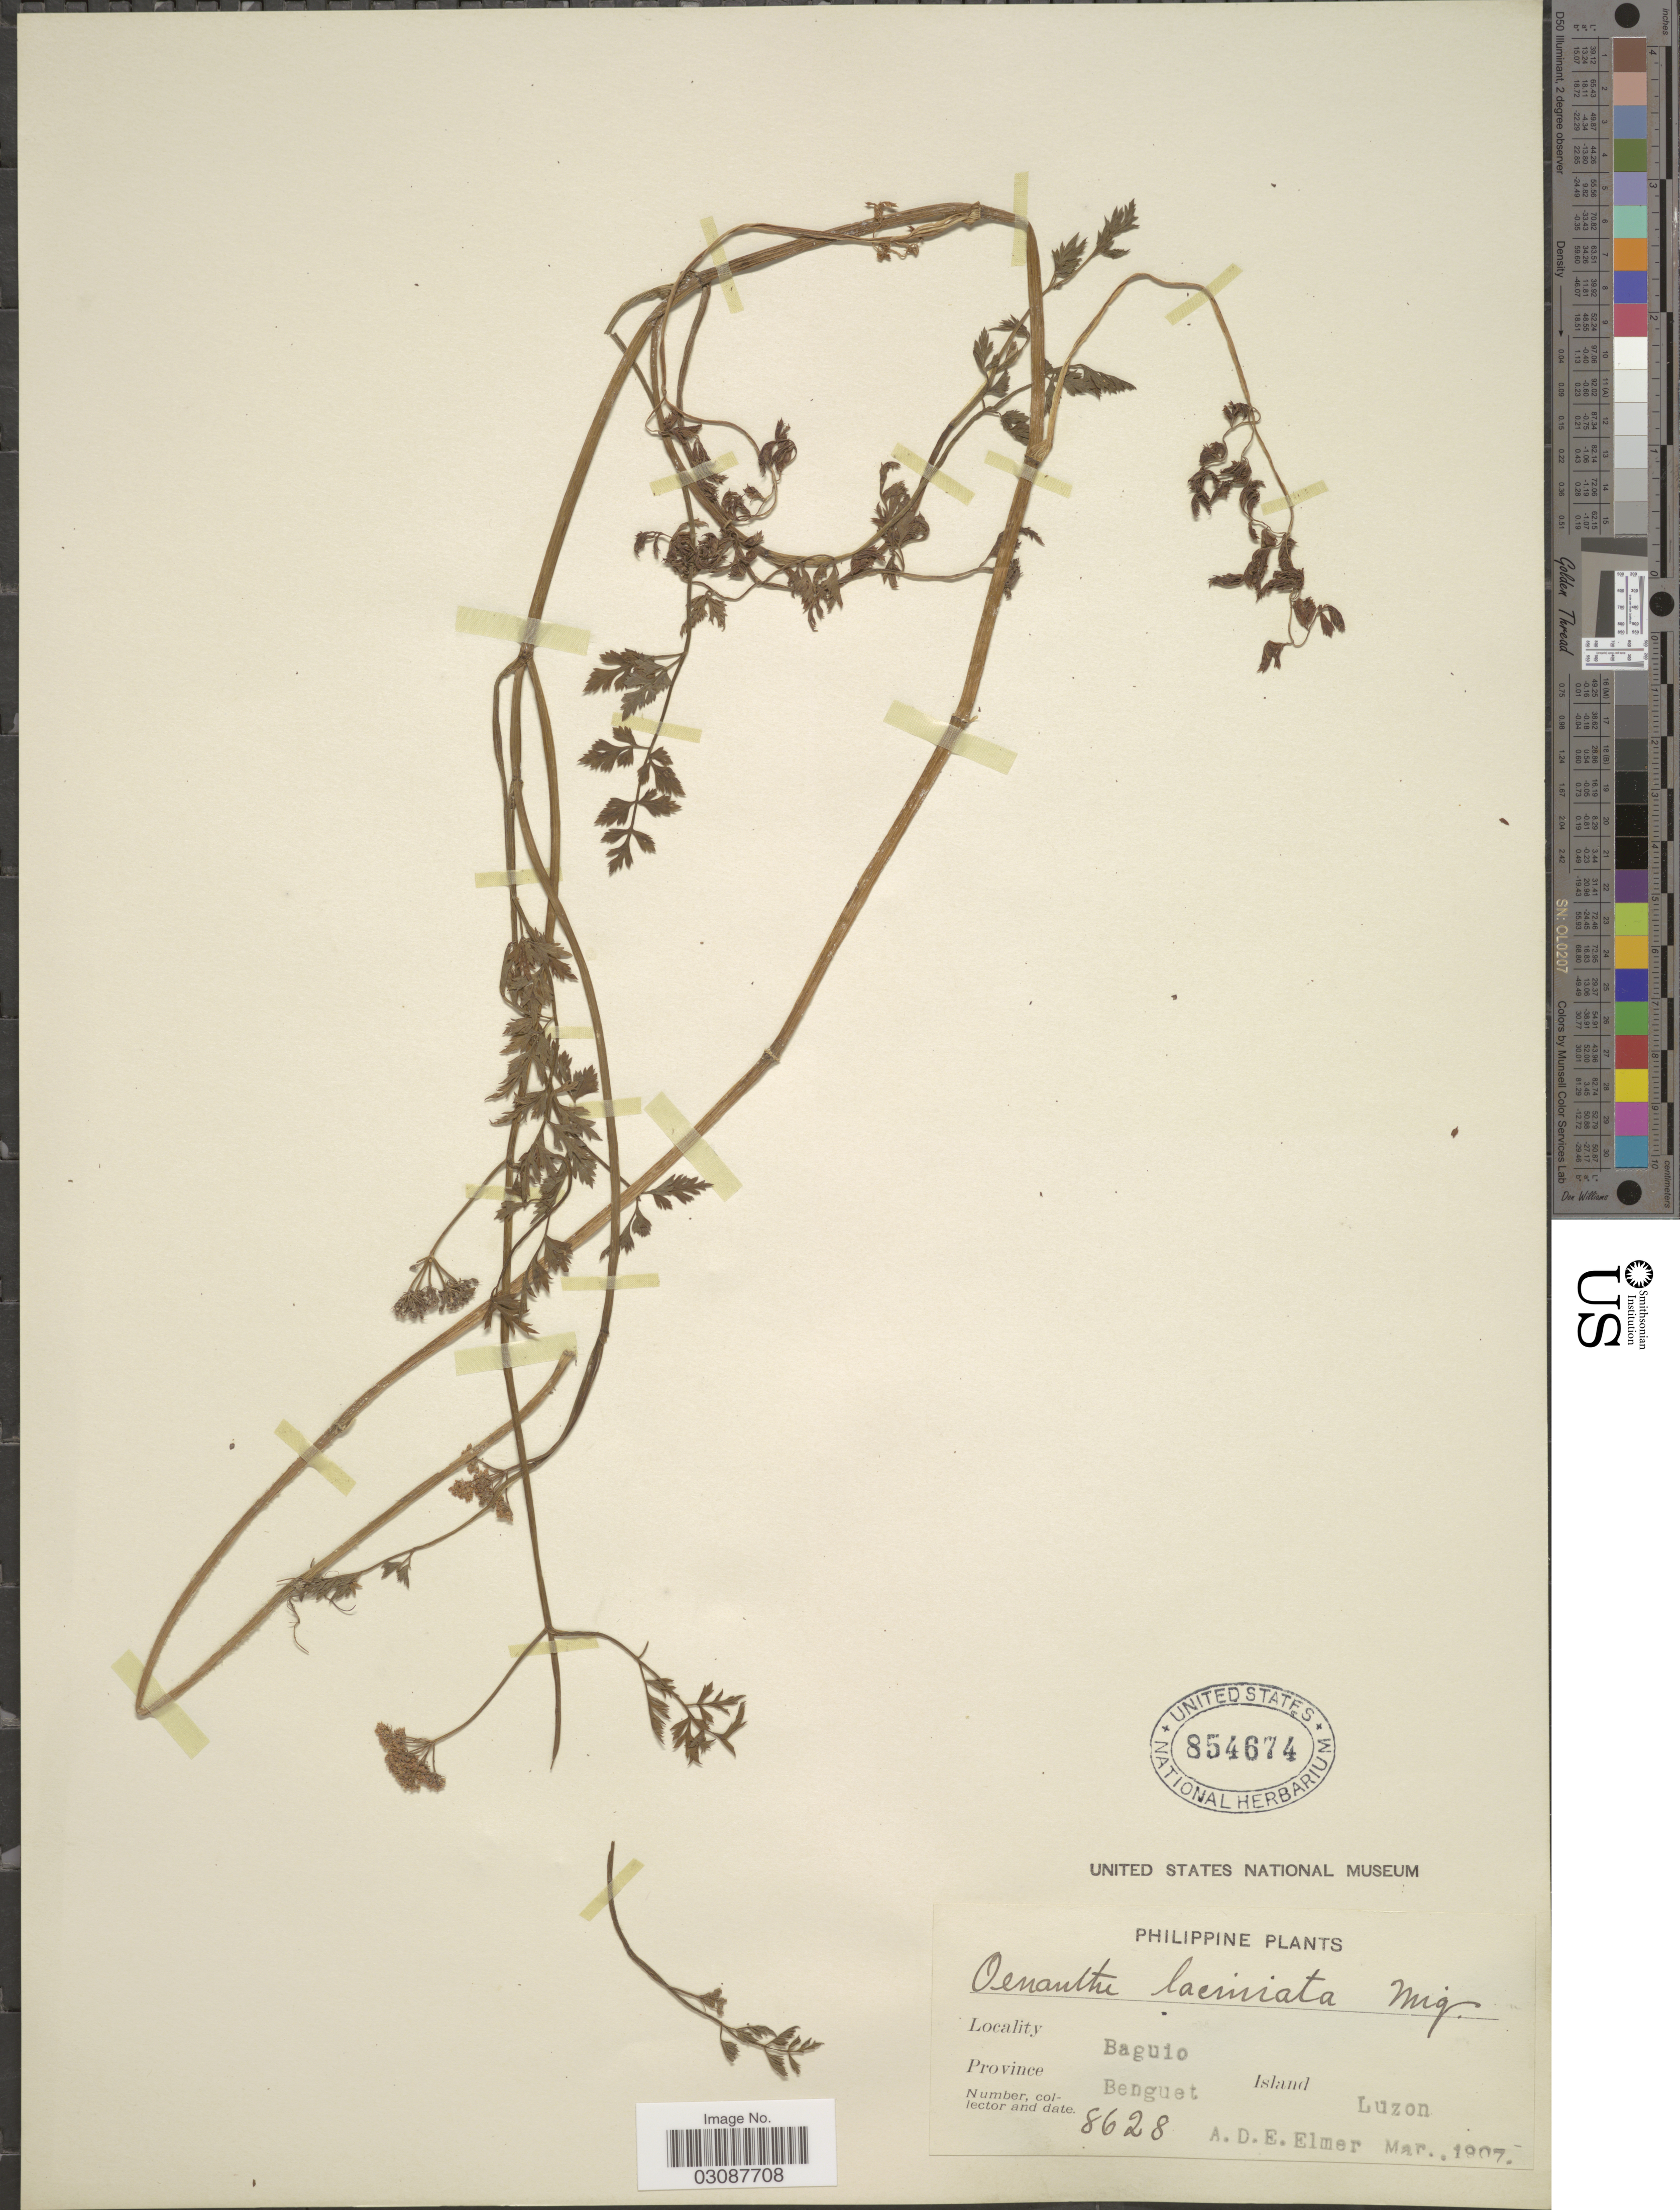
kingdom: Plantae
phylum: Tracheophyta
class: Magnoliopsida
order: Apiales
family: Apiaceae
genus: Oenanthe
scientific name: Oenanthe laciniata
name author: Zoll.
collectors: A. D. E. Elmer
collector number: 8628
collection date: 1907-03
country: Philippines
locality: Baguio, Province Benguet Island, Luzon.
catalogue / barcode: US 854674